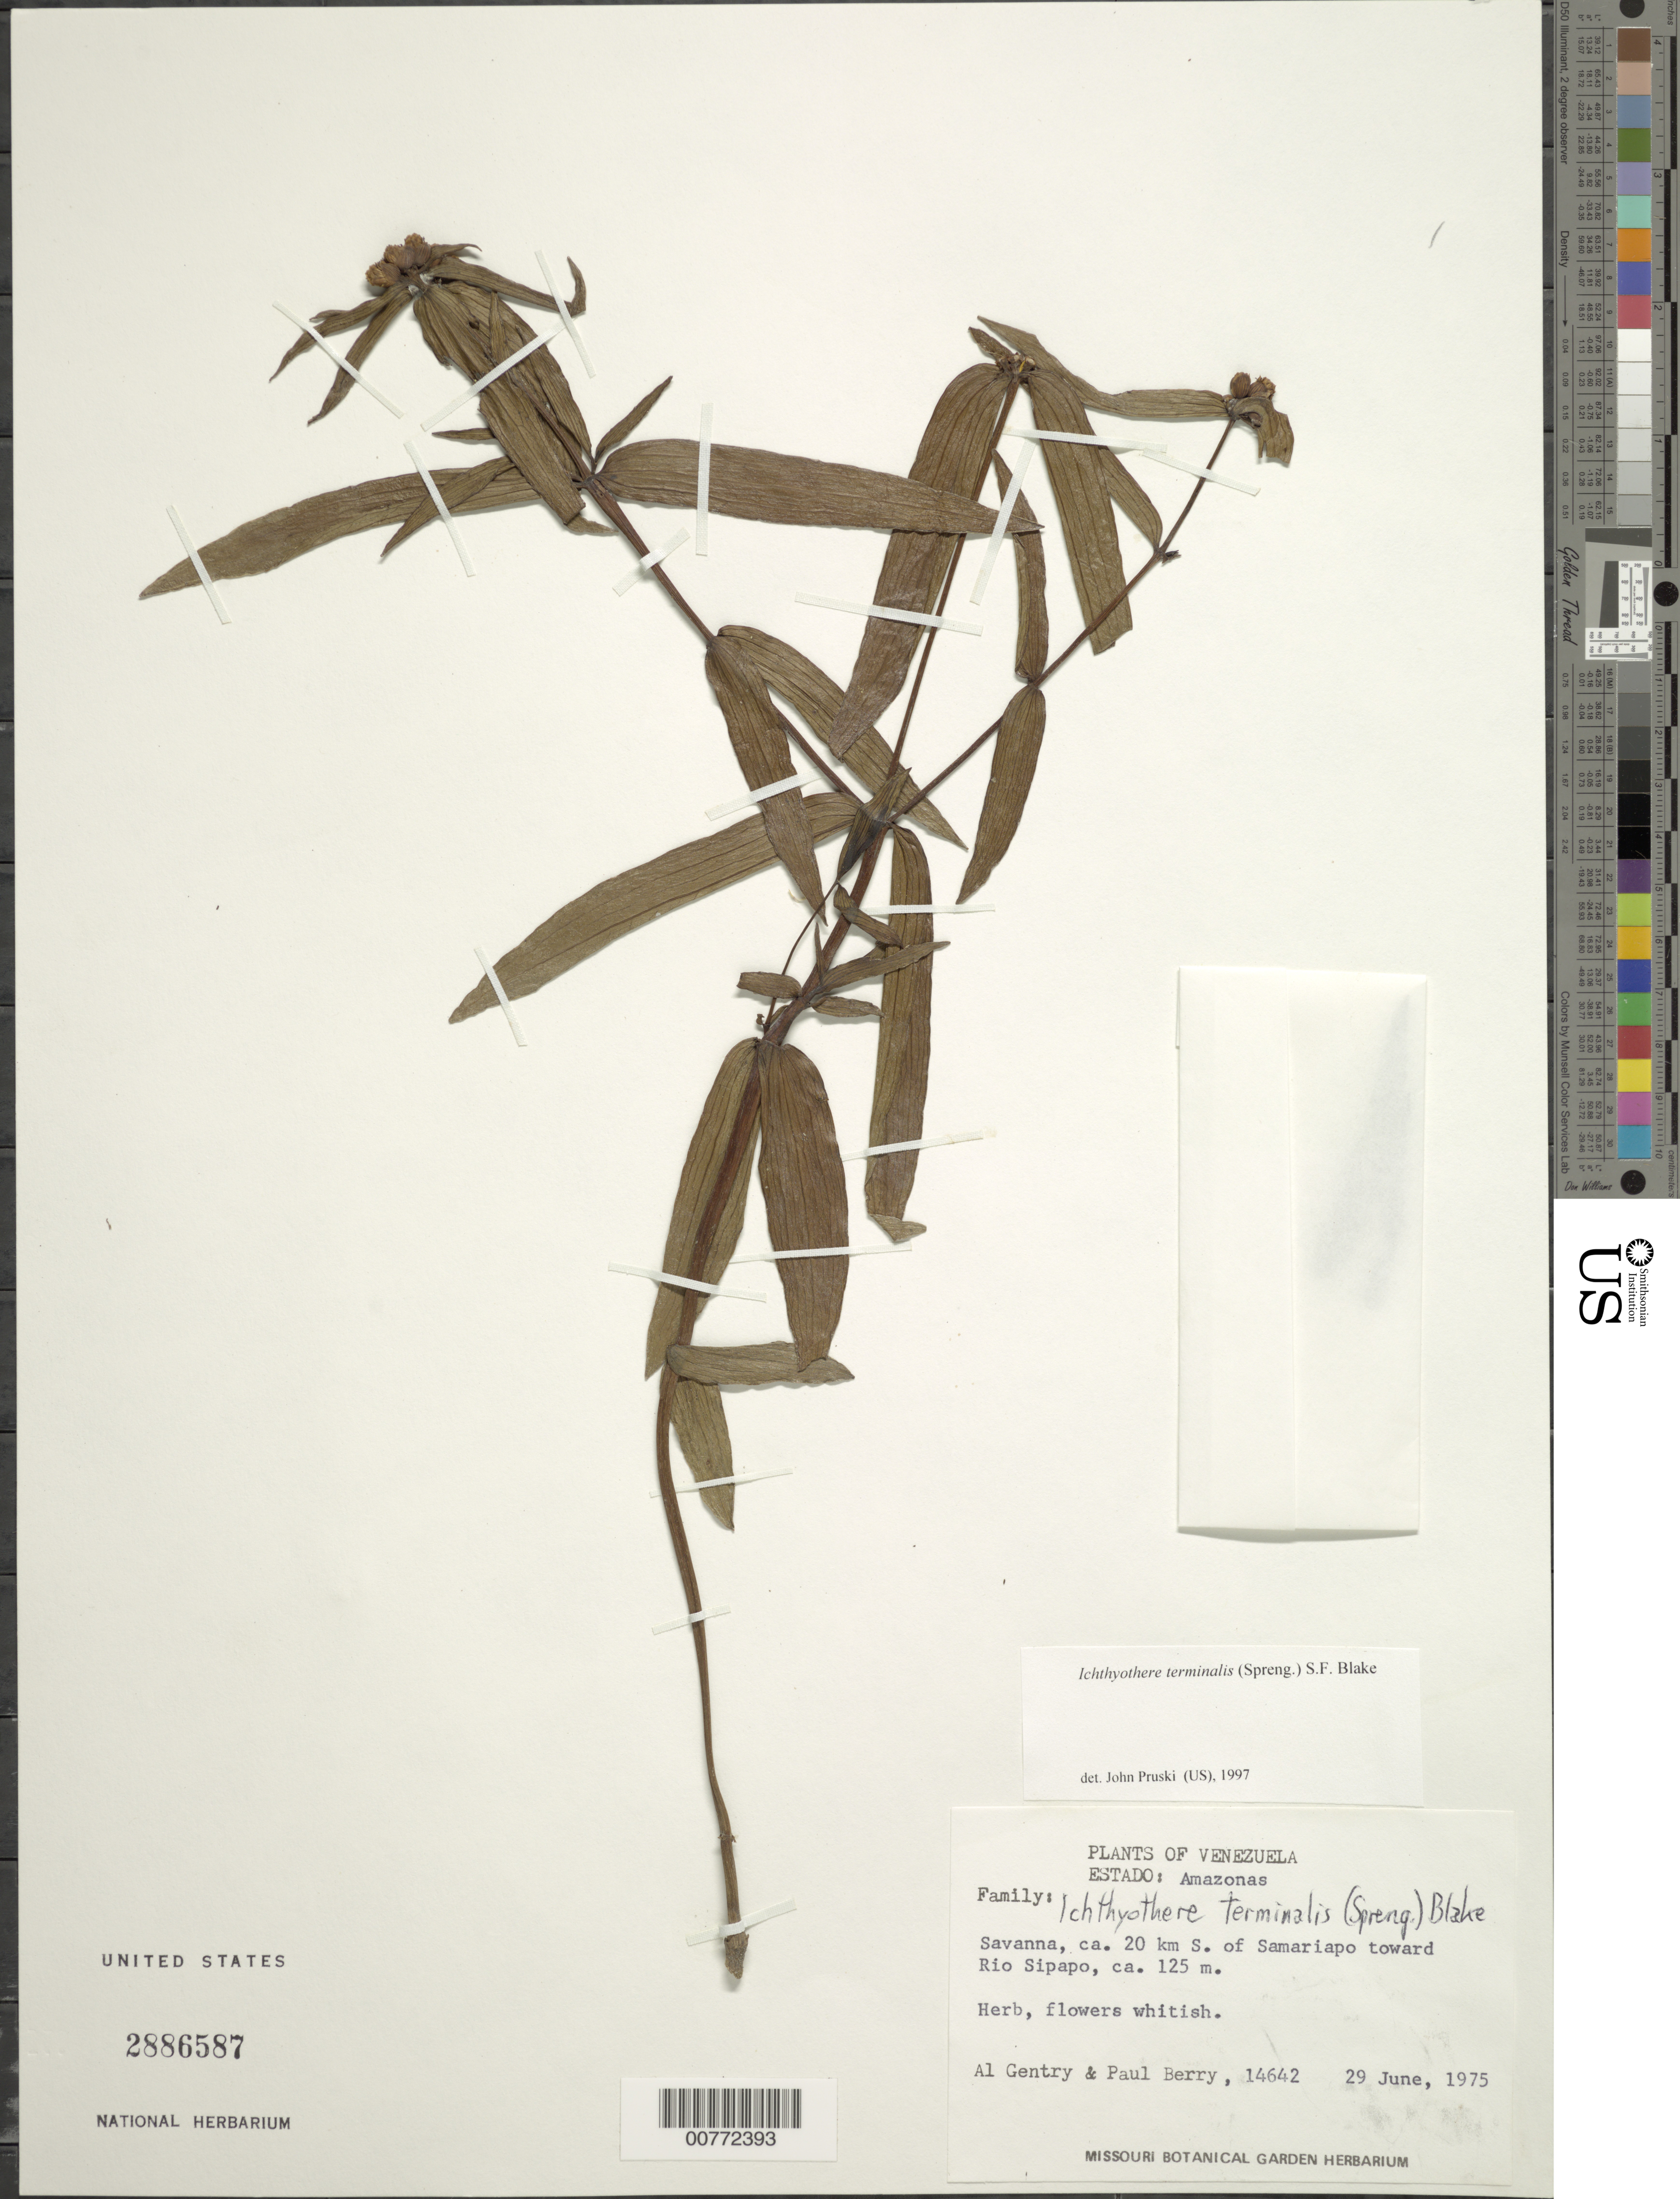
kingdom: Plantae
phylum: Tracheophyta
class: Magnoliopsida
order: Asterales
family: Asteraceae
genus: Ichthyothere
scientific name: Ichthyothere terminalis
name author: (Spreng.) S.F. Blake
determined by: Pruski, J. F.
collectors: A. H. Gentry & P. Berry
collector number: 14642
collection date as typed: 29-Jun-75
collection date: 1975-06-29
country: Venezuela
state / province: Amazonas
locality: Río Sipapo, 20 km S of Samariapo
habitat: Savanna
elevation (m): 125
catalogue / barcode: US 2886587